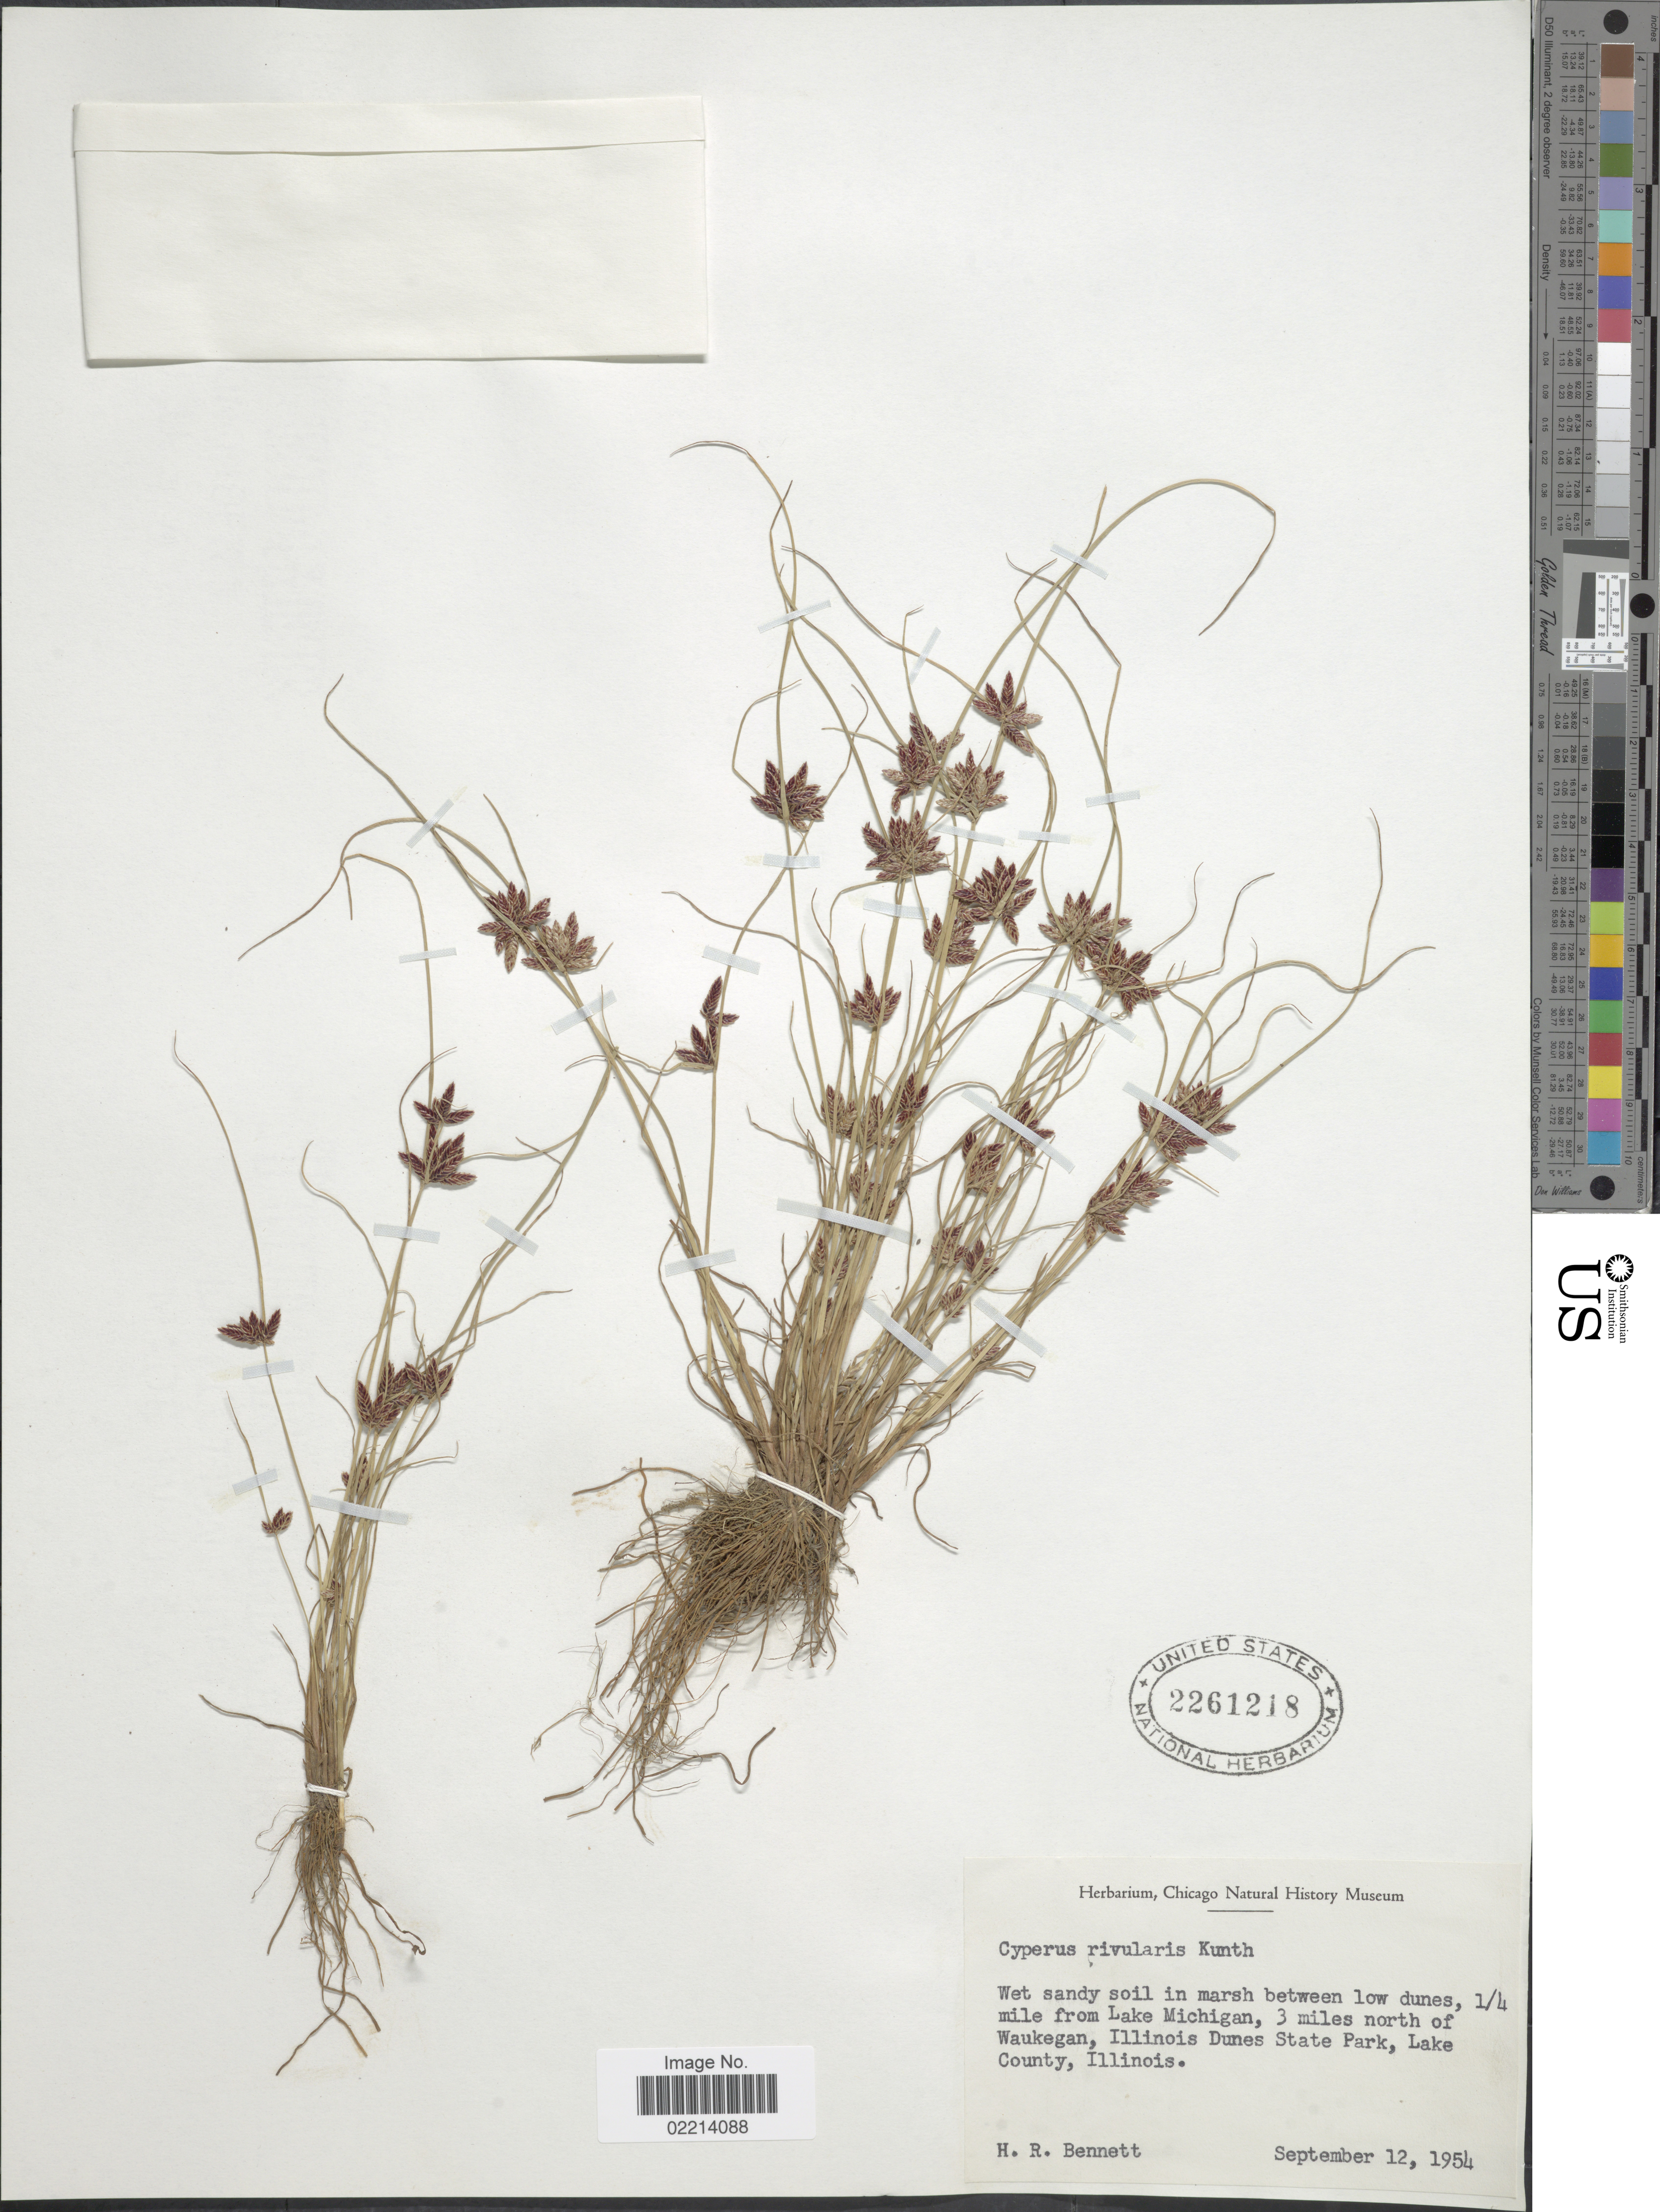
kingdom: Plantae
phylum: Tracheophyta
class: Liliopsida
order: Poales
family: Cyperaceae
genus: Cyperus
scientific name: Cyperus bipartitus Torr.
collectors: H. R. Bennett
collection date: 1954-09-12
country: United States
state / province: Illinois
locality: Wet sandy soil in marsh between low dunes, 1/4 mile from Lake Michigan, 3 miles north of Waukegan, Illinois Dunes State Park, Lake County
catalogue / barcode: US 2261218